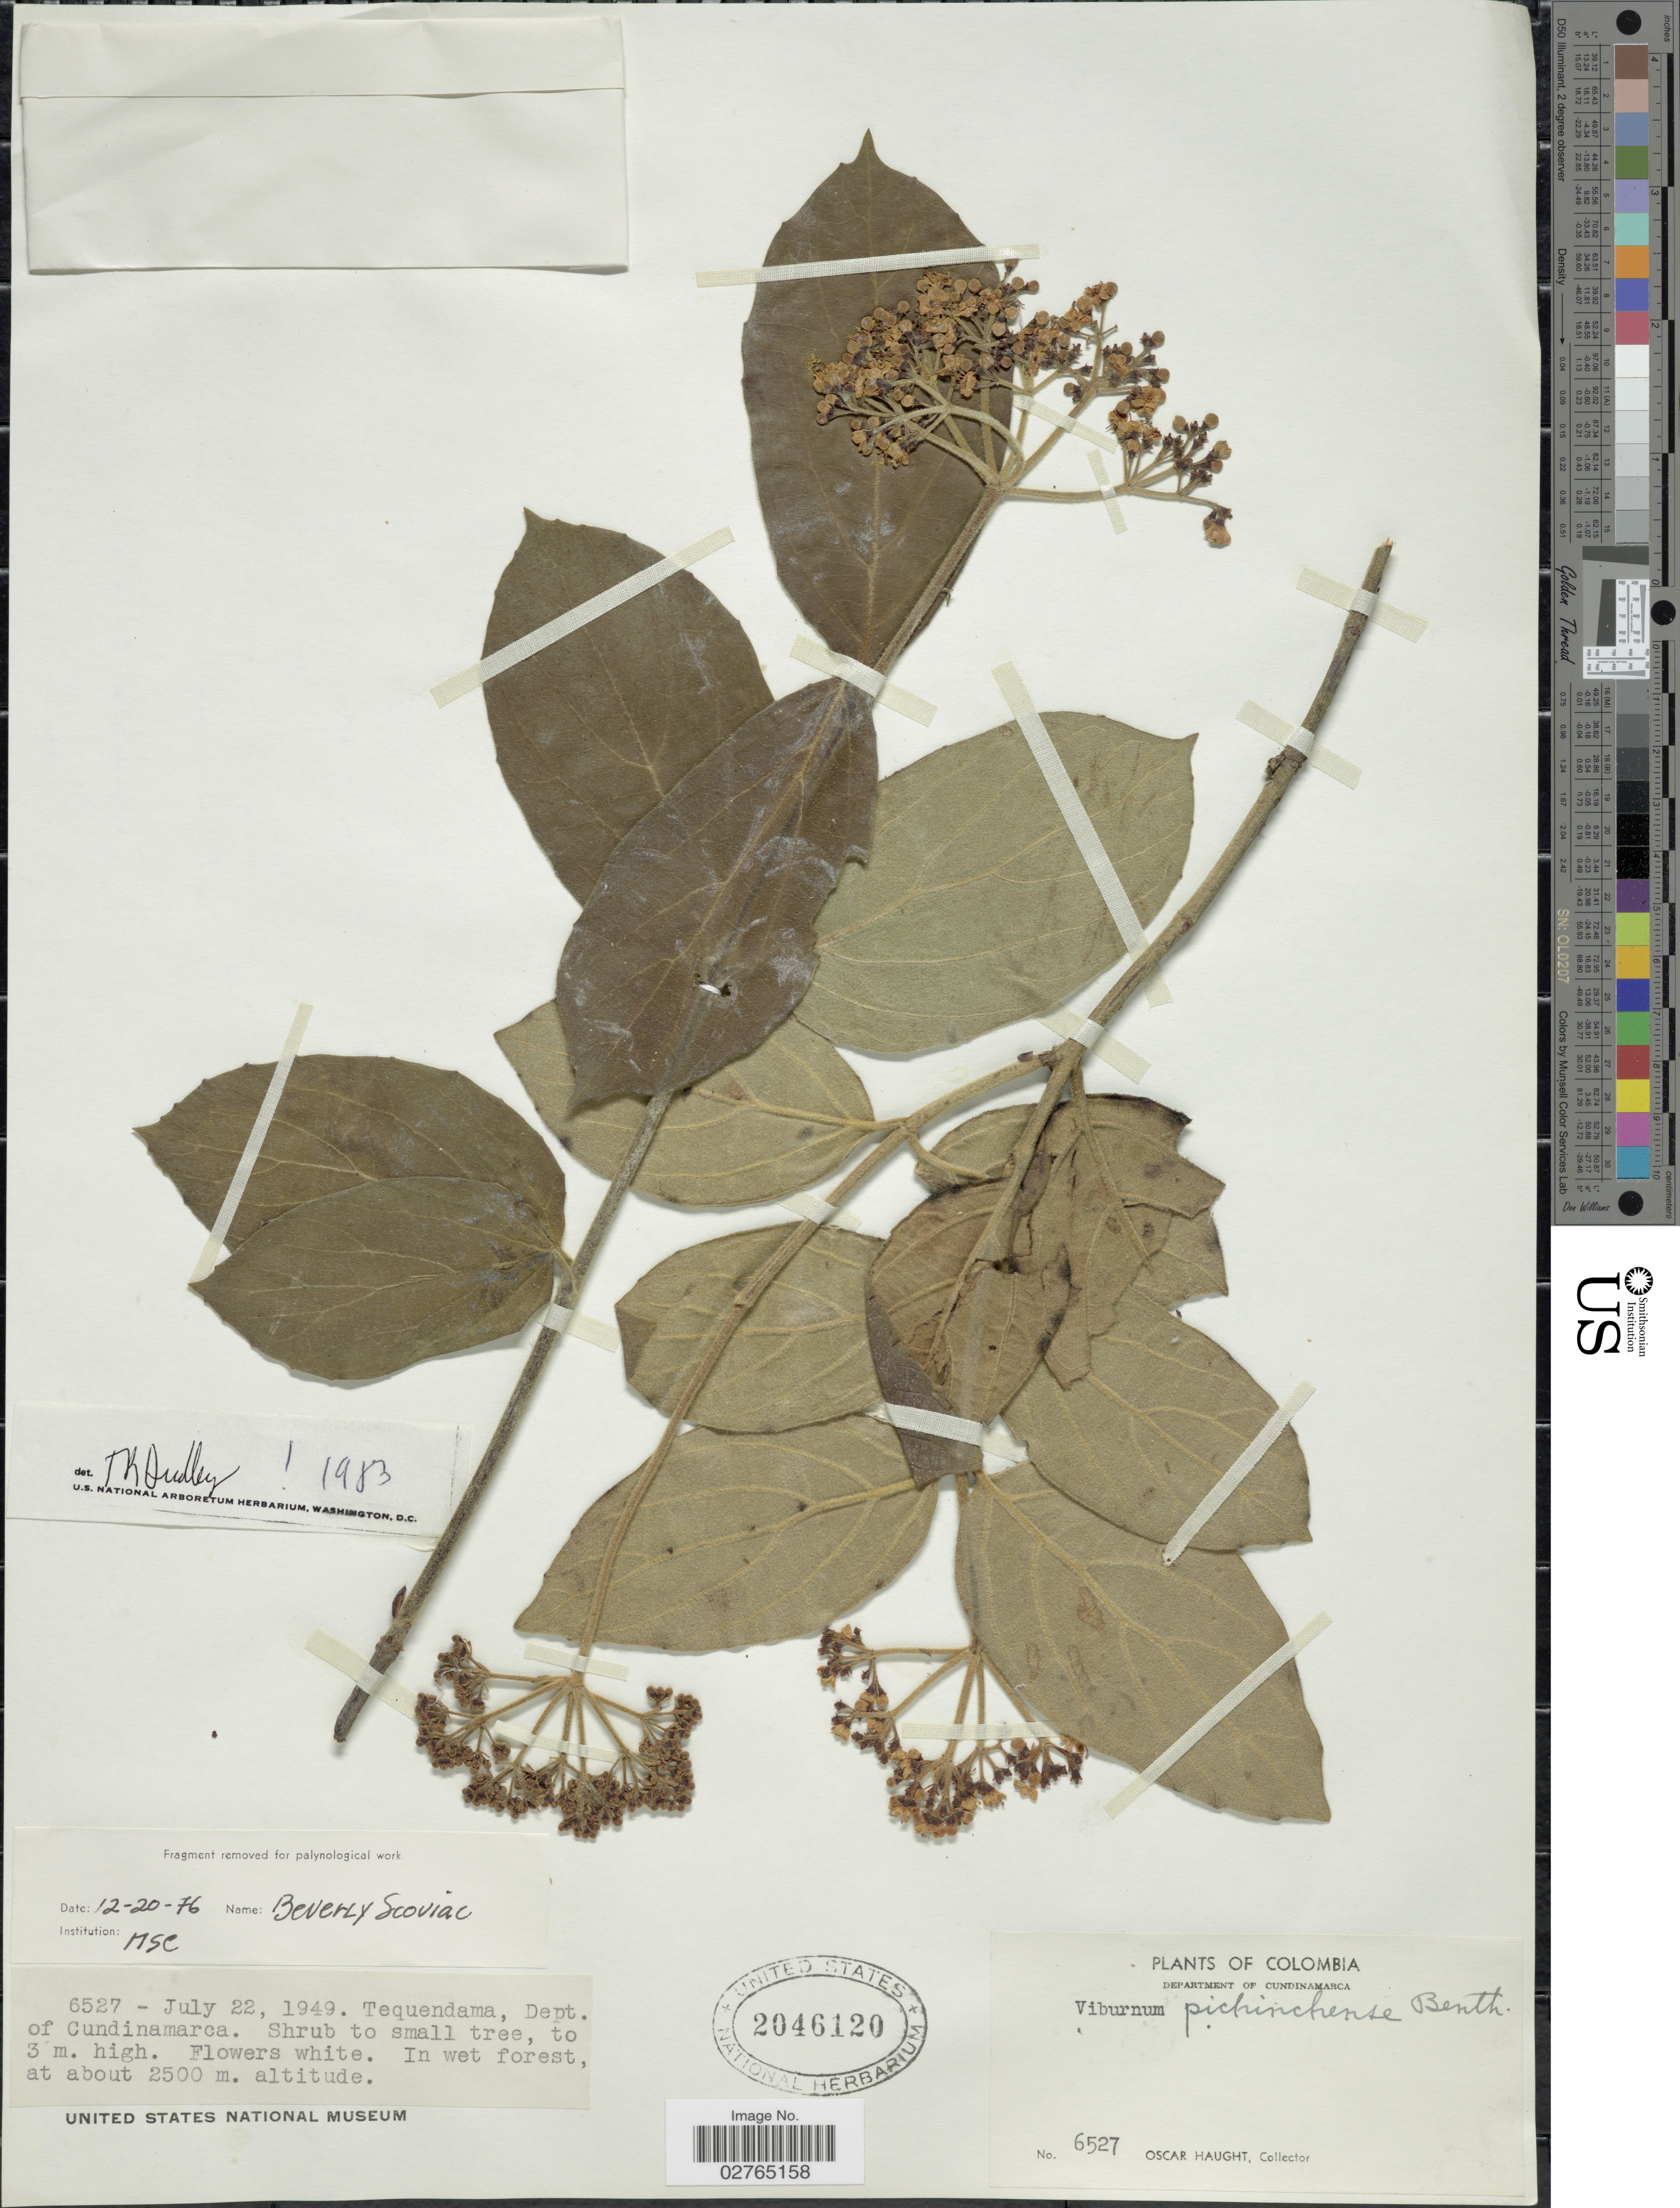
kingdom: Plantae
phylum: Tracheophyta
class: Magnoliopsida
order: Dipsacales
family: Viburnaceae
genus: Viburnum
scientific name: Viburnum pichinchense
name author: Benth.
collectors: O. Haught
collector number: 6527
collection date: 1949-07-22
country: Colombia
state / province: Cundinamarca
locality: Tequendama, Dept. of Cundinamarca.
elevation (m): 2500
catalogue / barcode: US 2046120